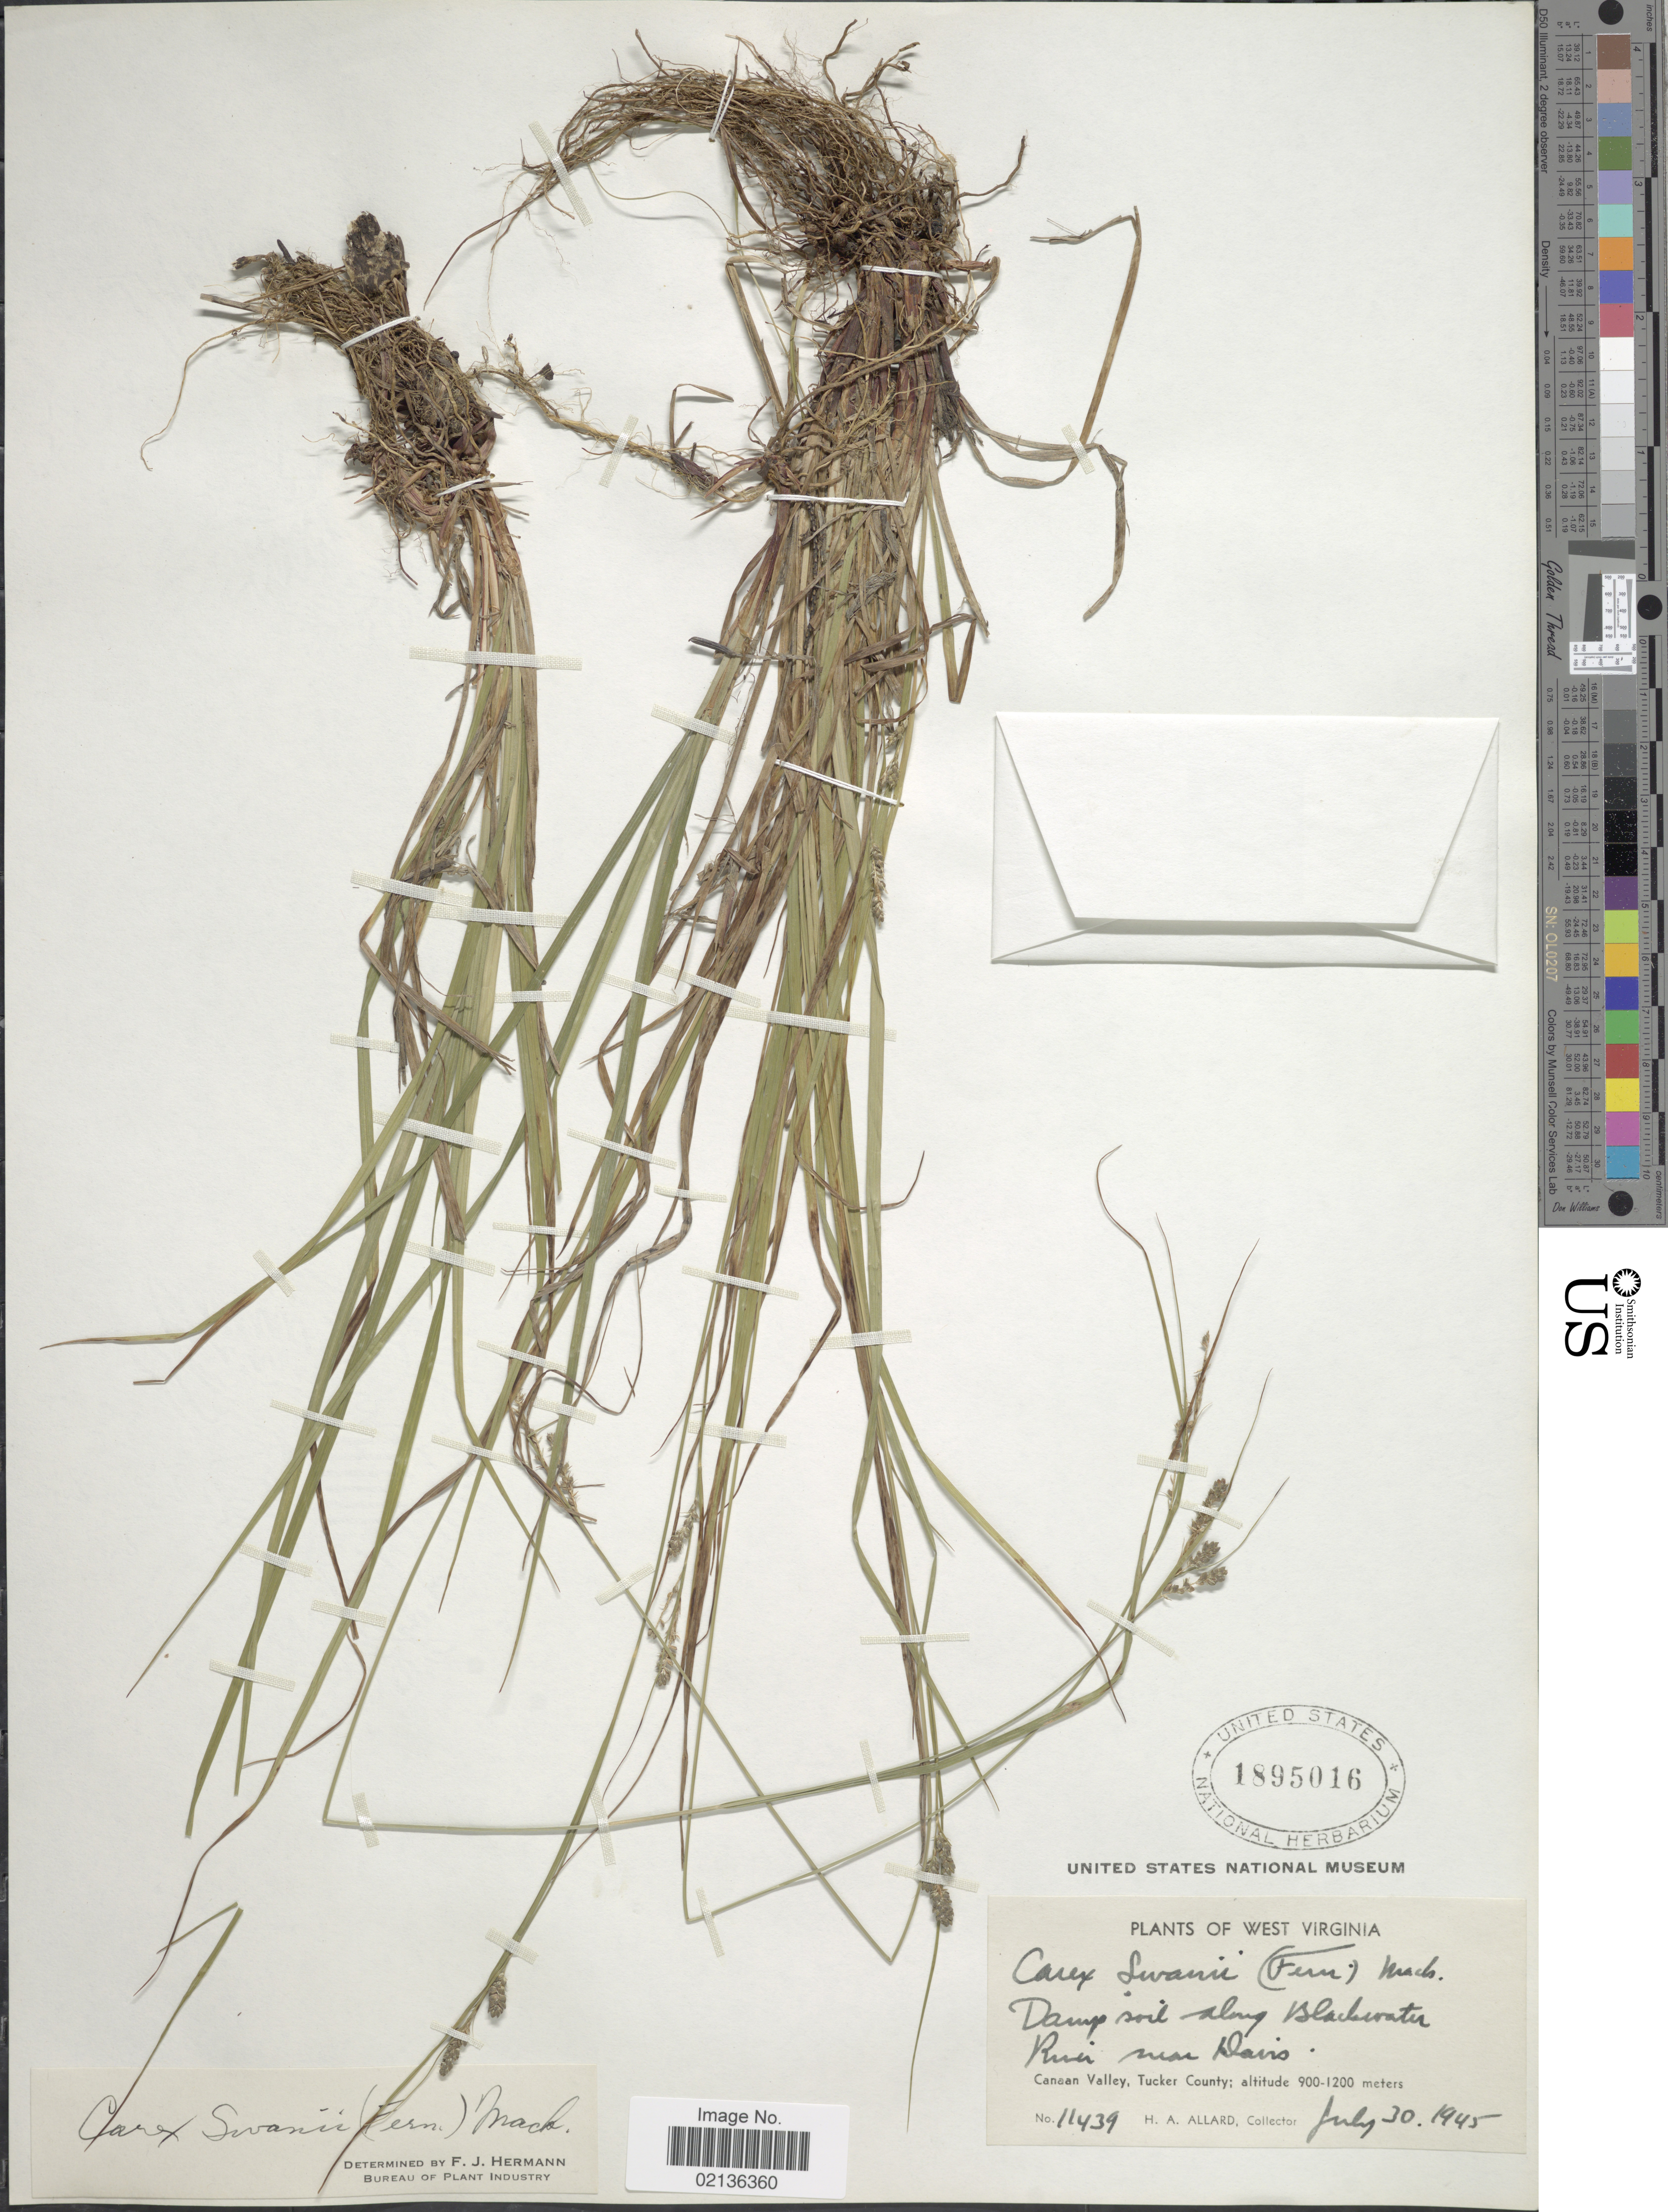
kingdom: Plantae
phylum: Tracheophyta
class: Liliopsida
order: Poales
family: Cyperaceae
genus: Carex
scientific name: Carex swanii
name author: (Fernald) Mack.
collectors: H. A. Allard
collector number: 11439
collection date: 1945-07-30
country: United States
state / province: West Virginia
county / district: Tucker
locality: Damp soil along Blackwater River, near Davis, Canaan Valley, Tucker County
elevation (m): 900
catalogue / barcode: US 1895016